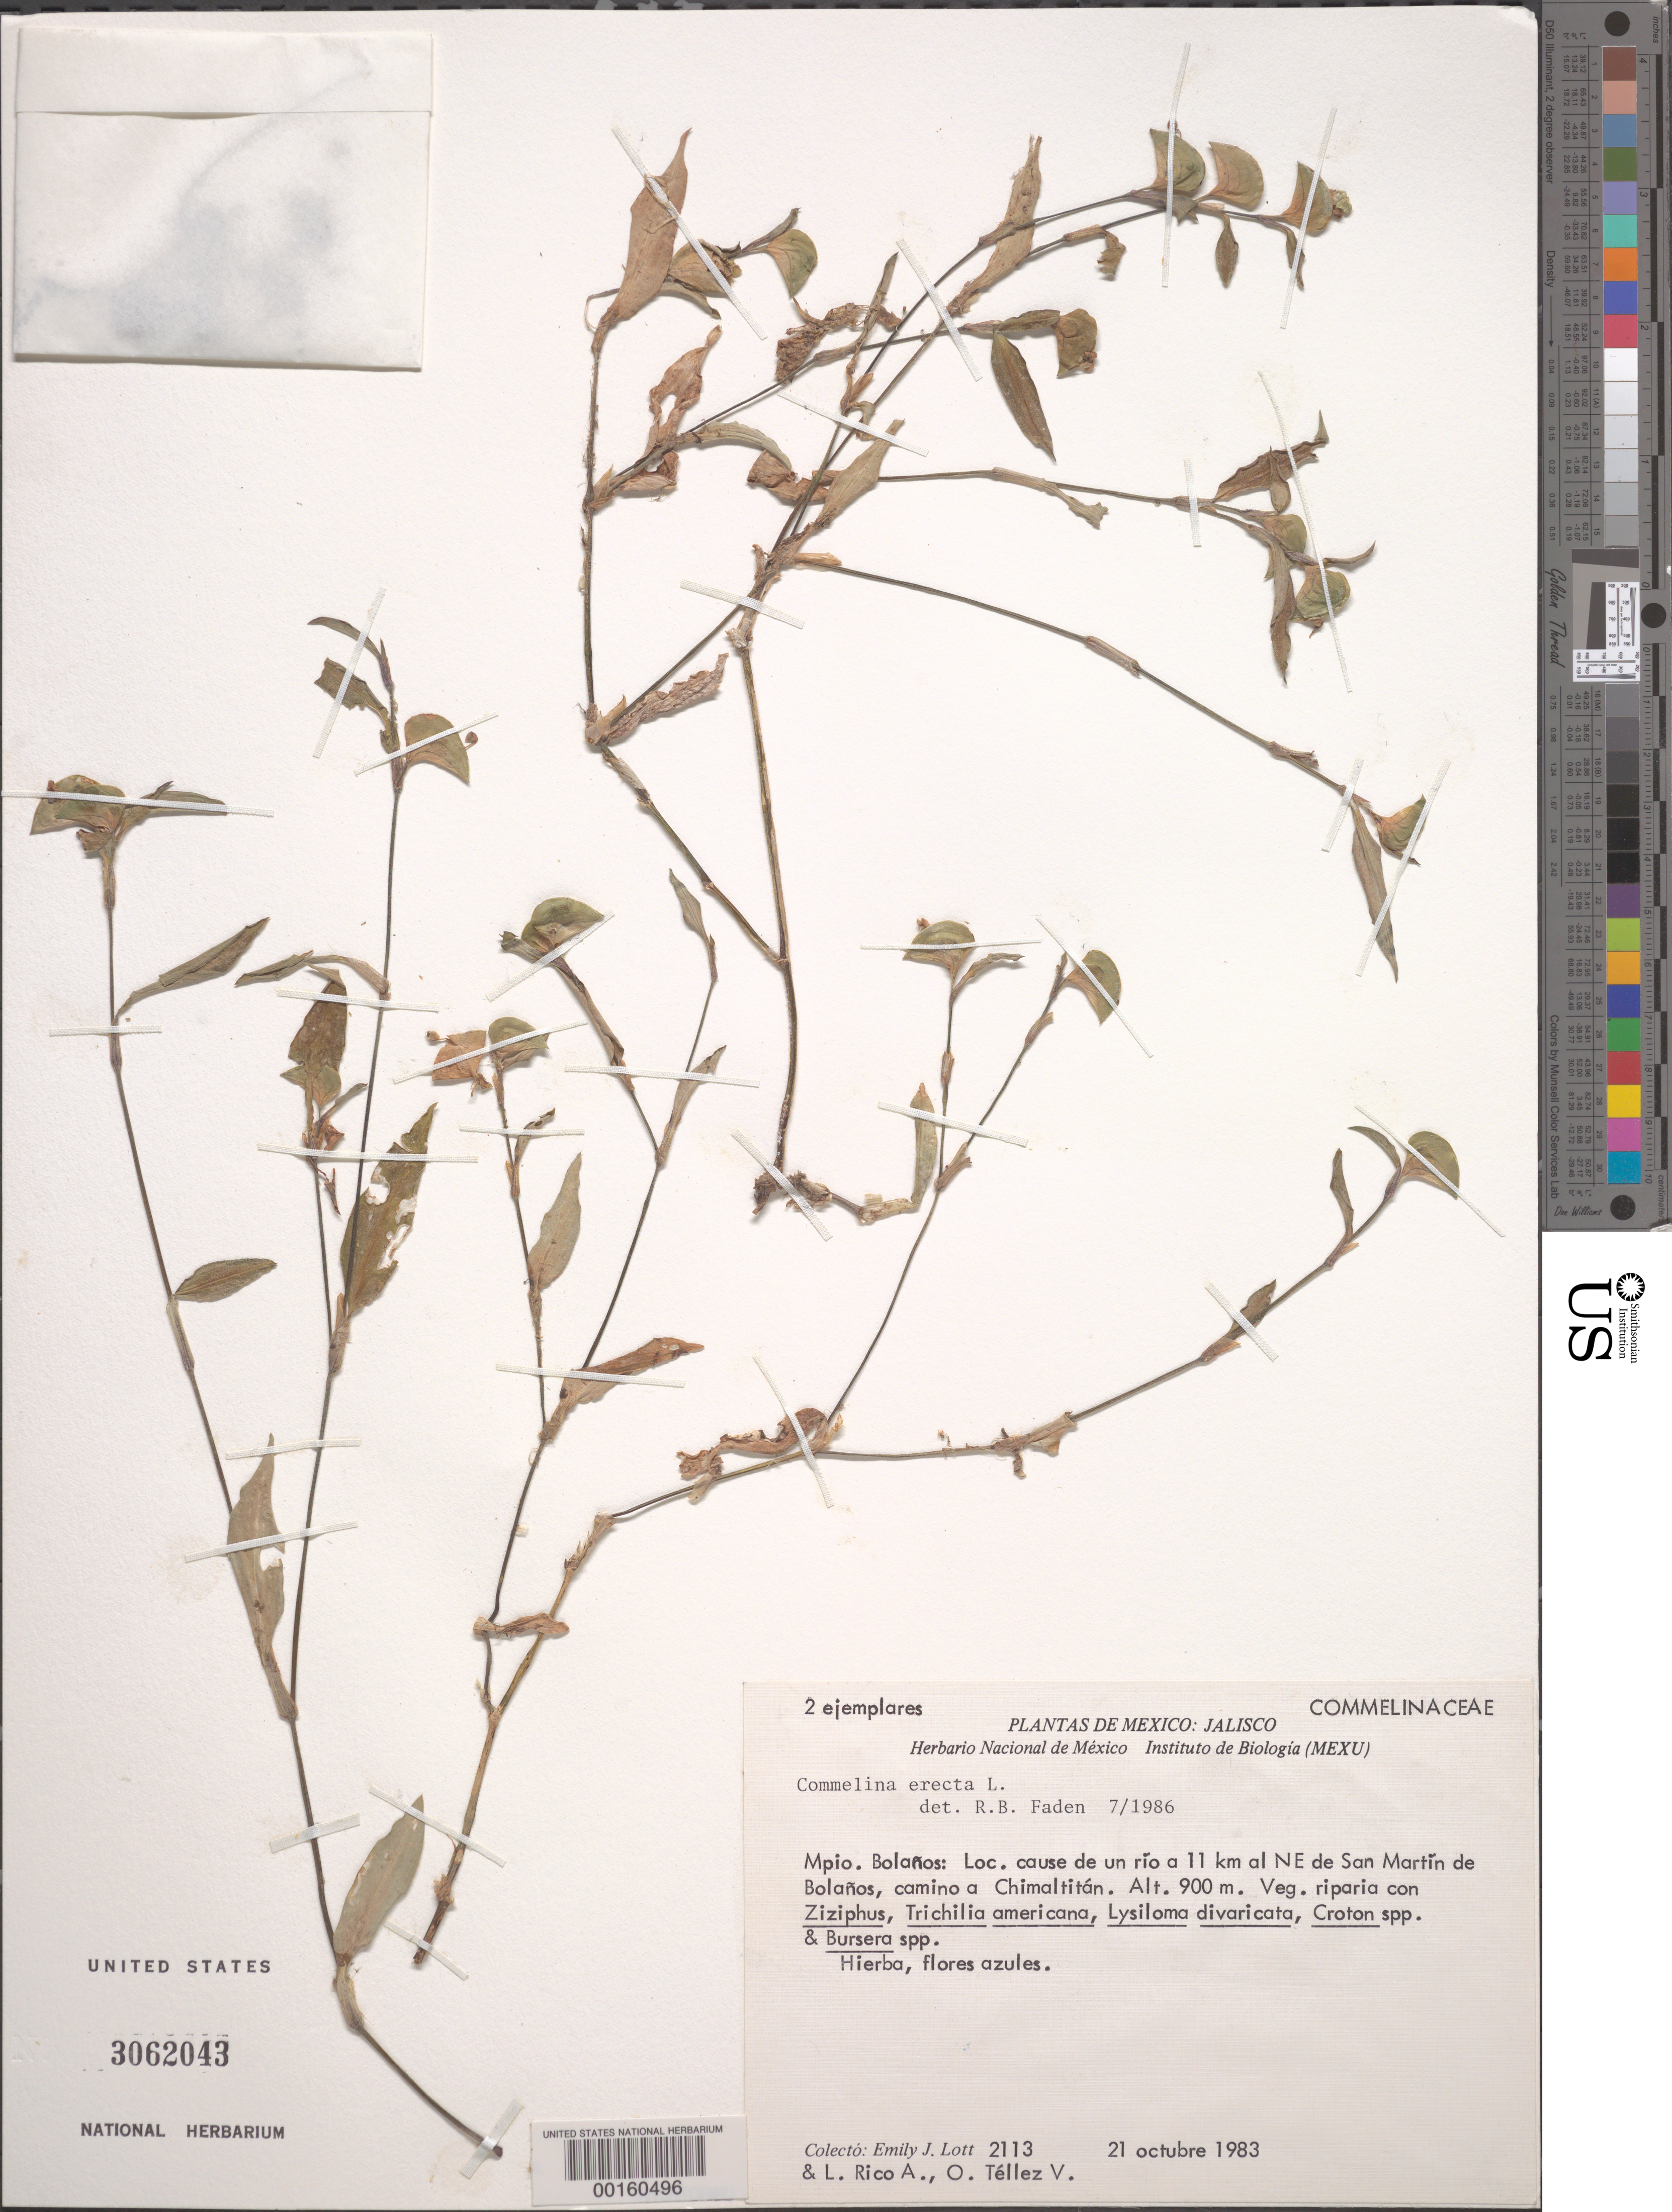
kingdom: Plantae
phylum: Tracheophyta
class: Liliopsida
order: Commelinales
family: Commelinaceae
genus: Commelina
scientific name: Commelina erecta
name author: L.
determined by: Faden, Robert B., (US), Smithsonian Institution - National Museum of Natural History (UNITED STATES)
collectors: E. Lott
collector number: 2113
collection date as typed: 21 Oct 1983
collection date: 1983-10-21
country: Mexico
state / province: Jalisco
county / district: Bolaños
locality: NE of San Martin de Bolanos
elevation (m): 900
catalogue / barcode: US 3062043